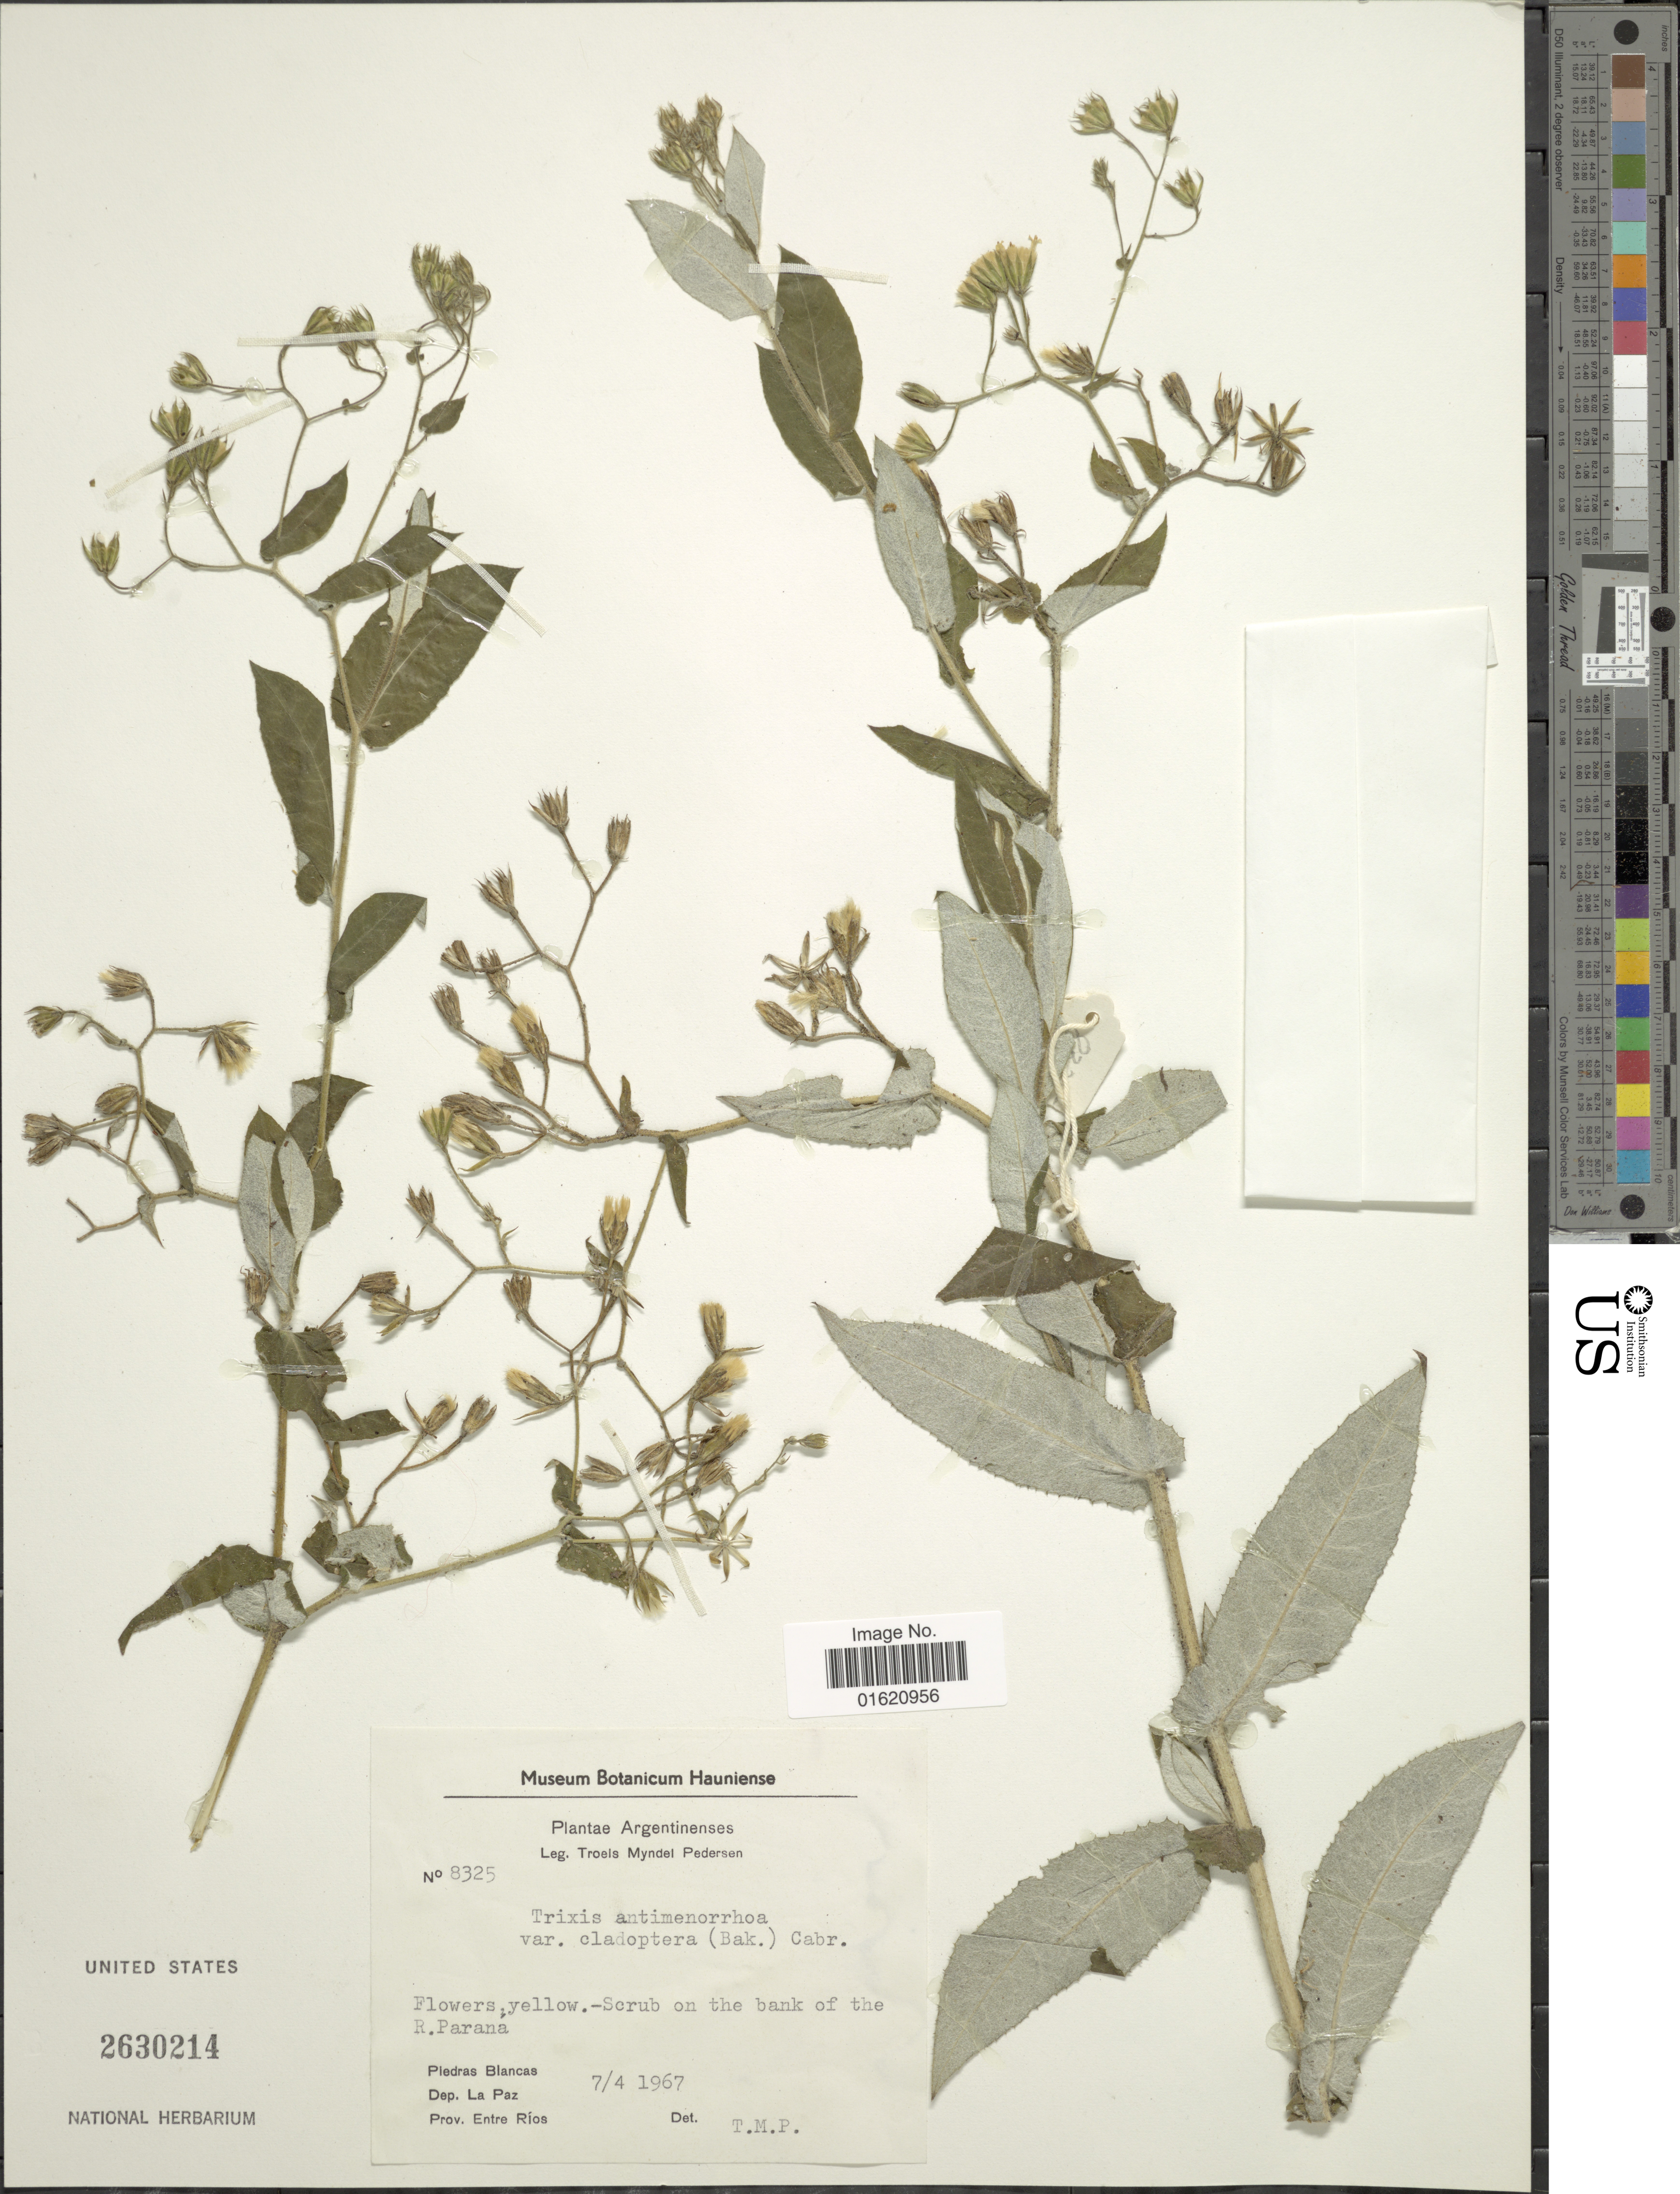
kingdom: Plantae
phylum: Tracheophyta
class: Magnoliopsida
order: Asterales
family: Asteraceae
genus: Trixis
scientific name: Trixis antimenorrhoea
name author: (Schrank) Mart. ex Kuntze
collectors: T. Pederson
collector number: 8325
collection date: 1967-04-07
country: Argentina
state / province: Entre Rios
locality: Scrub on the bank of the R. Paraná, Piedras Blancas, Dep. La Paz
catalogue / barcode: US 2630214